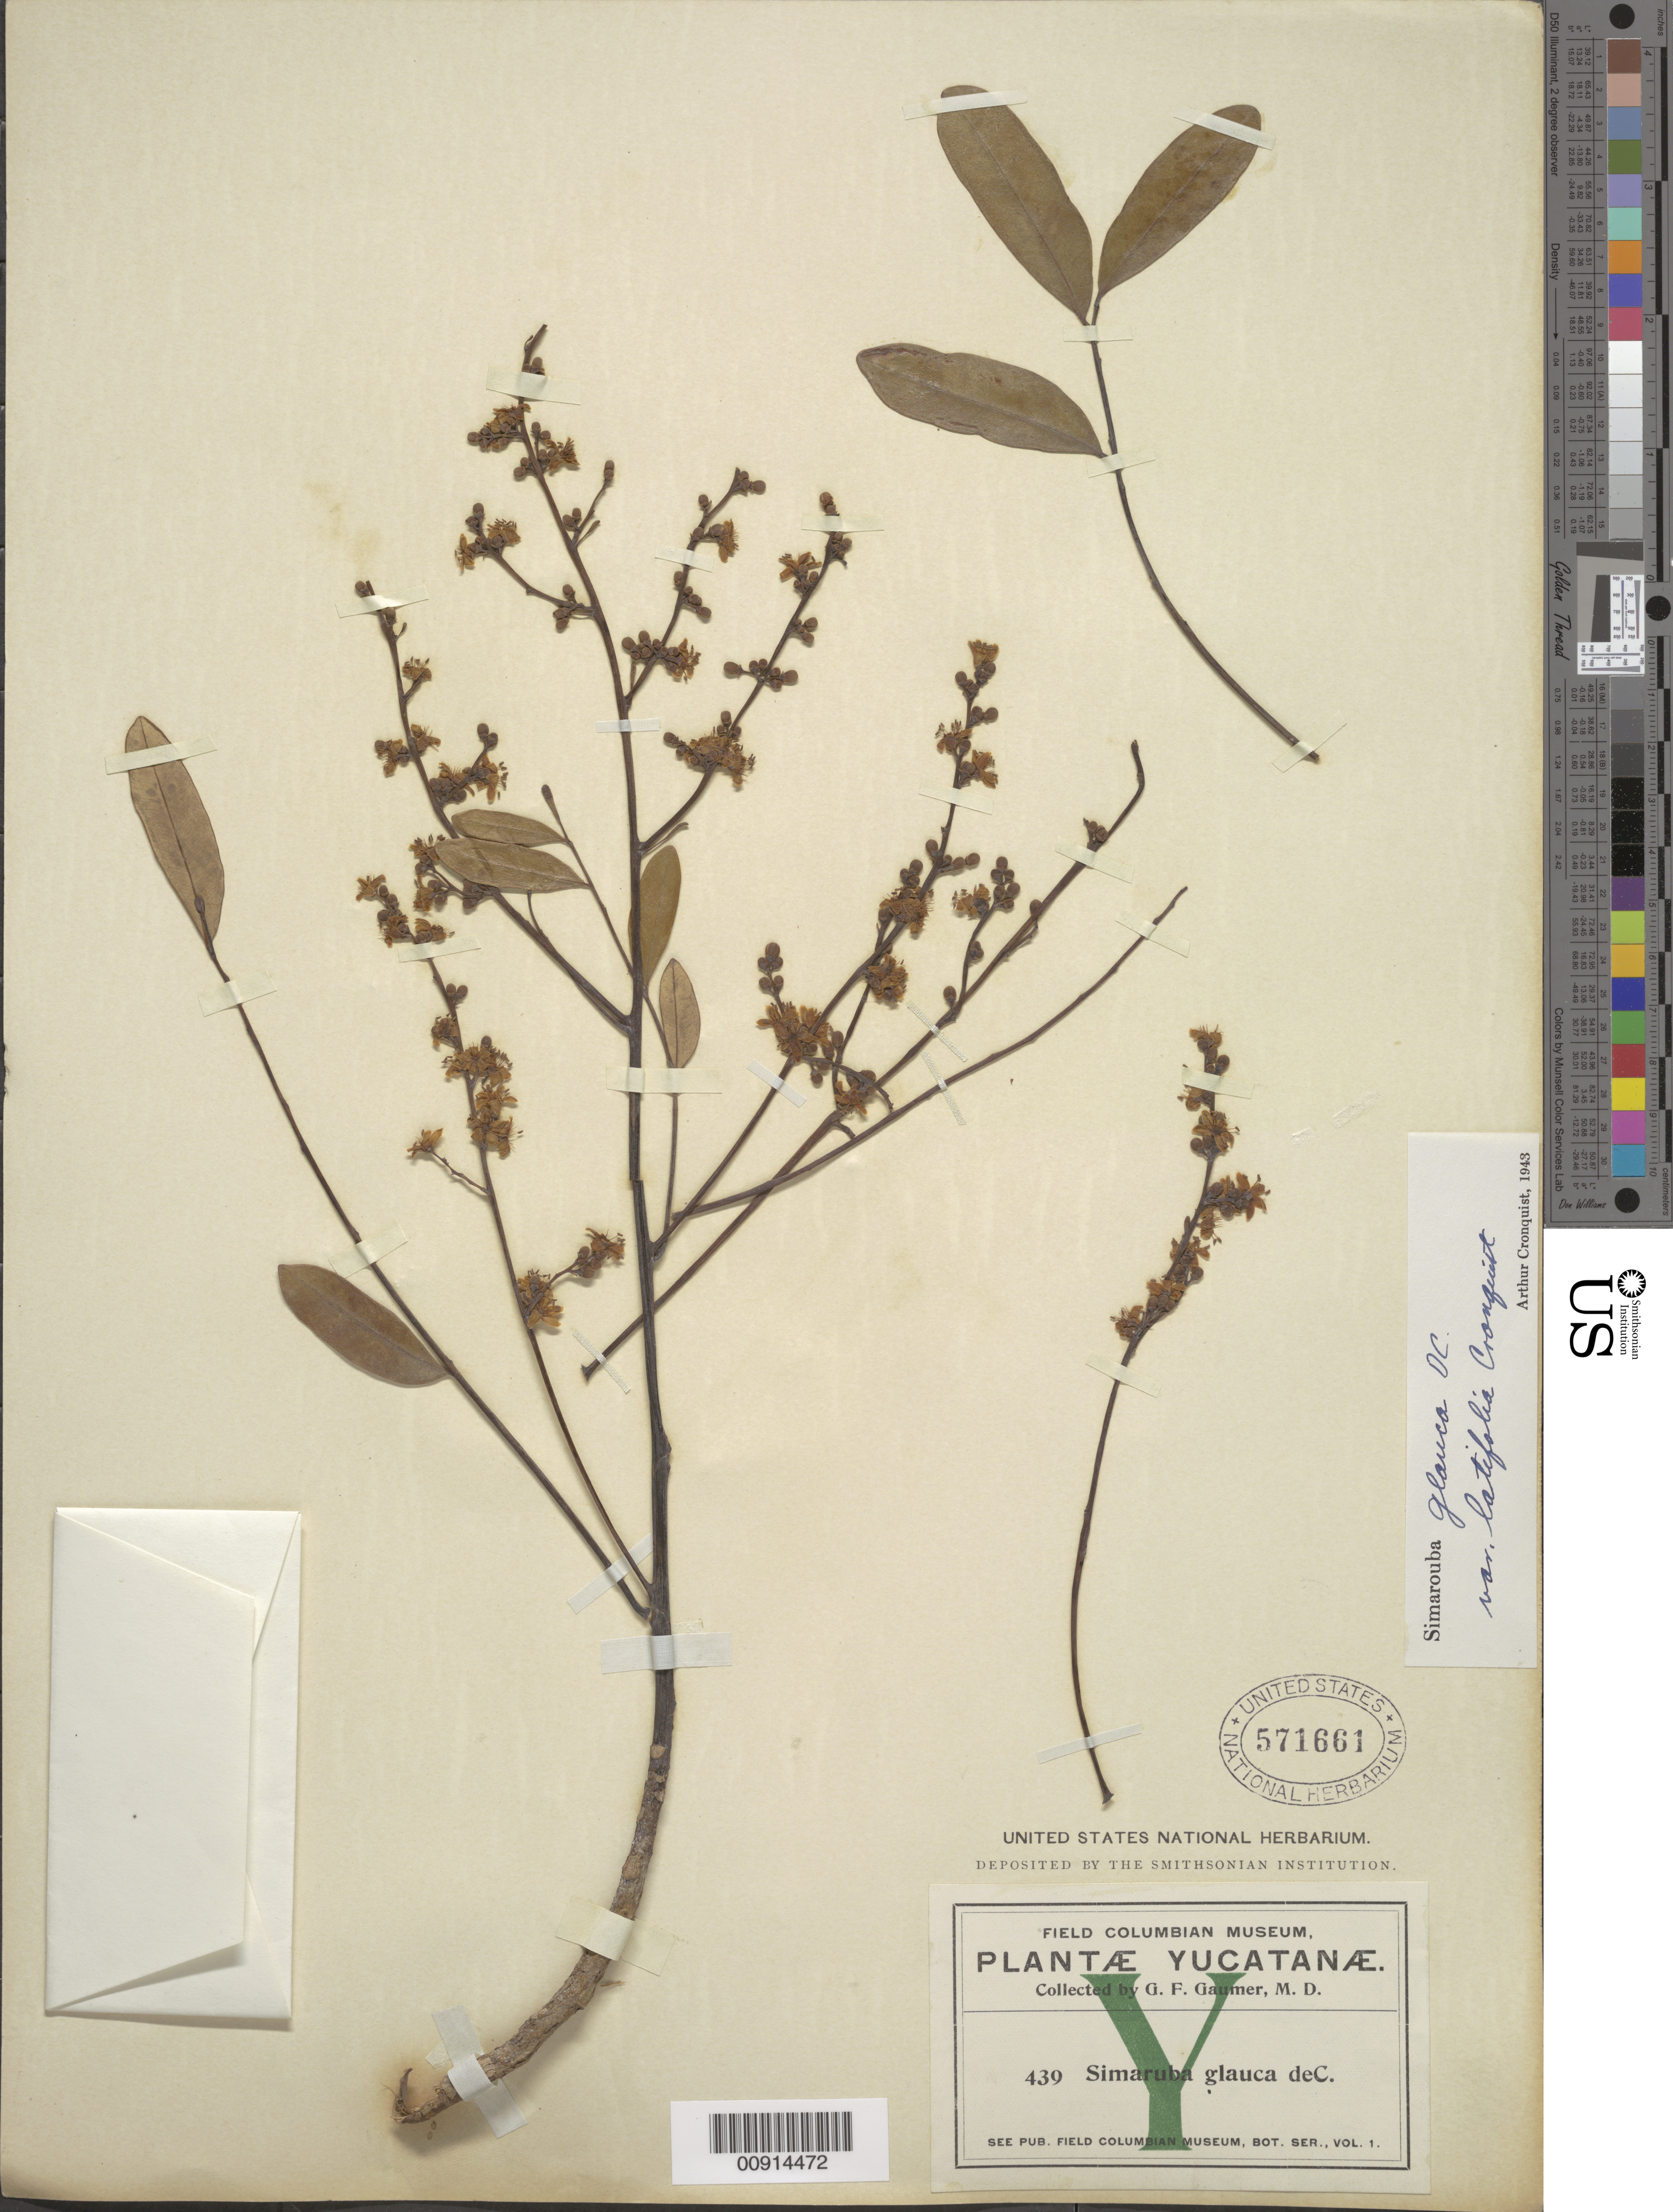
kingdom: Plantae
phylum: Tracheophyta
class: Magnoliopsida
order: Sapindales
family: Simaroubaceae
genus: Simarouba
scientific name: Simarouba glauca var. latifolia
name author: Cronq.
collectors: G. F. Gaumer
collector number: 439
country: Mexico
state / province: Yucatán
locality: Yucatán.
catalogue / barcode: US 571661